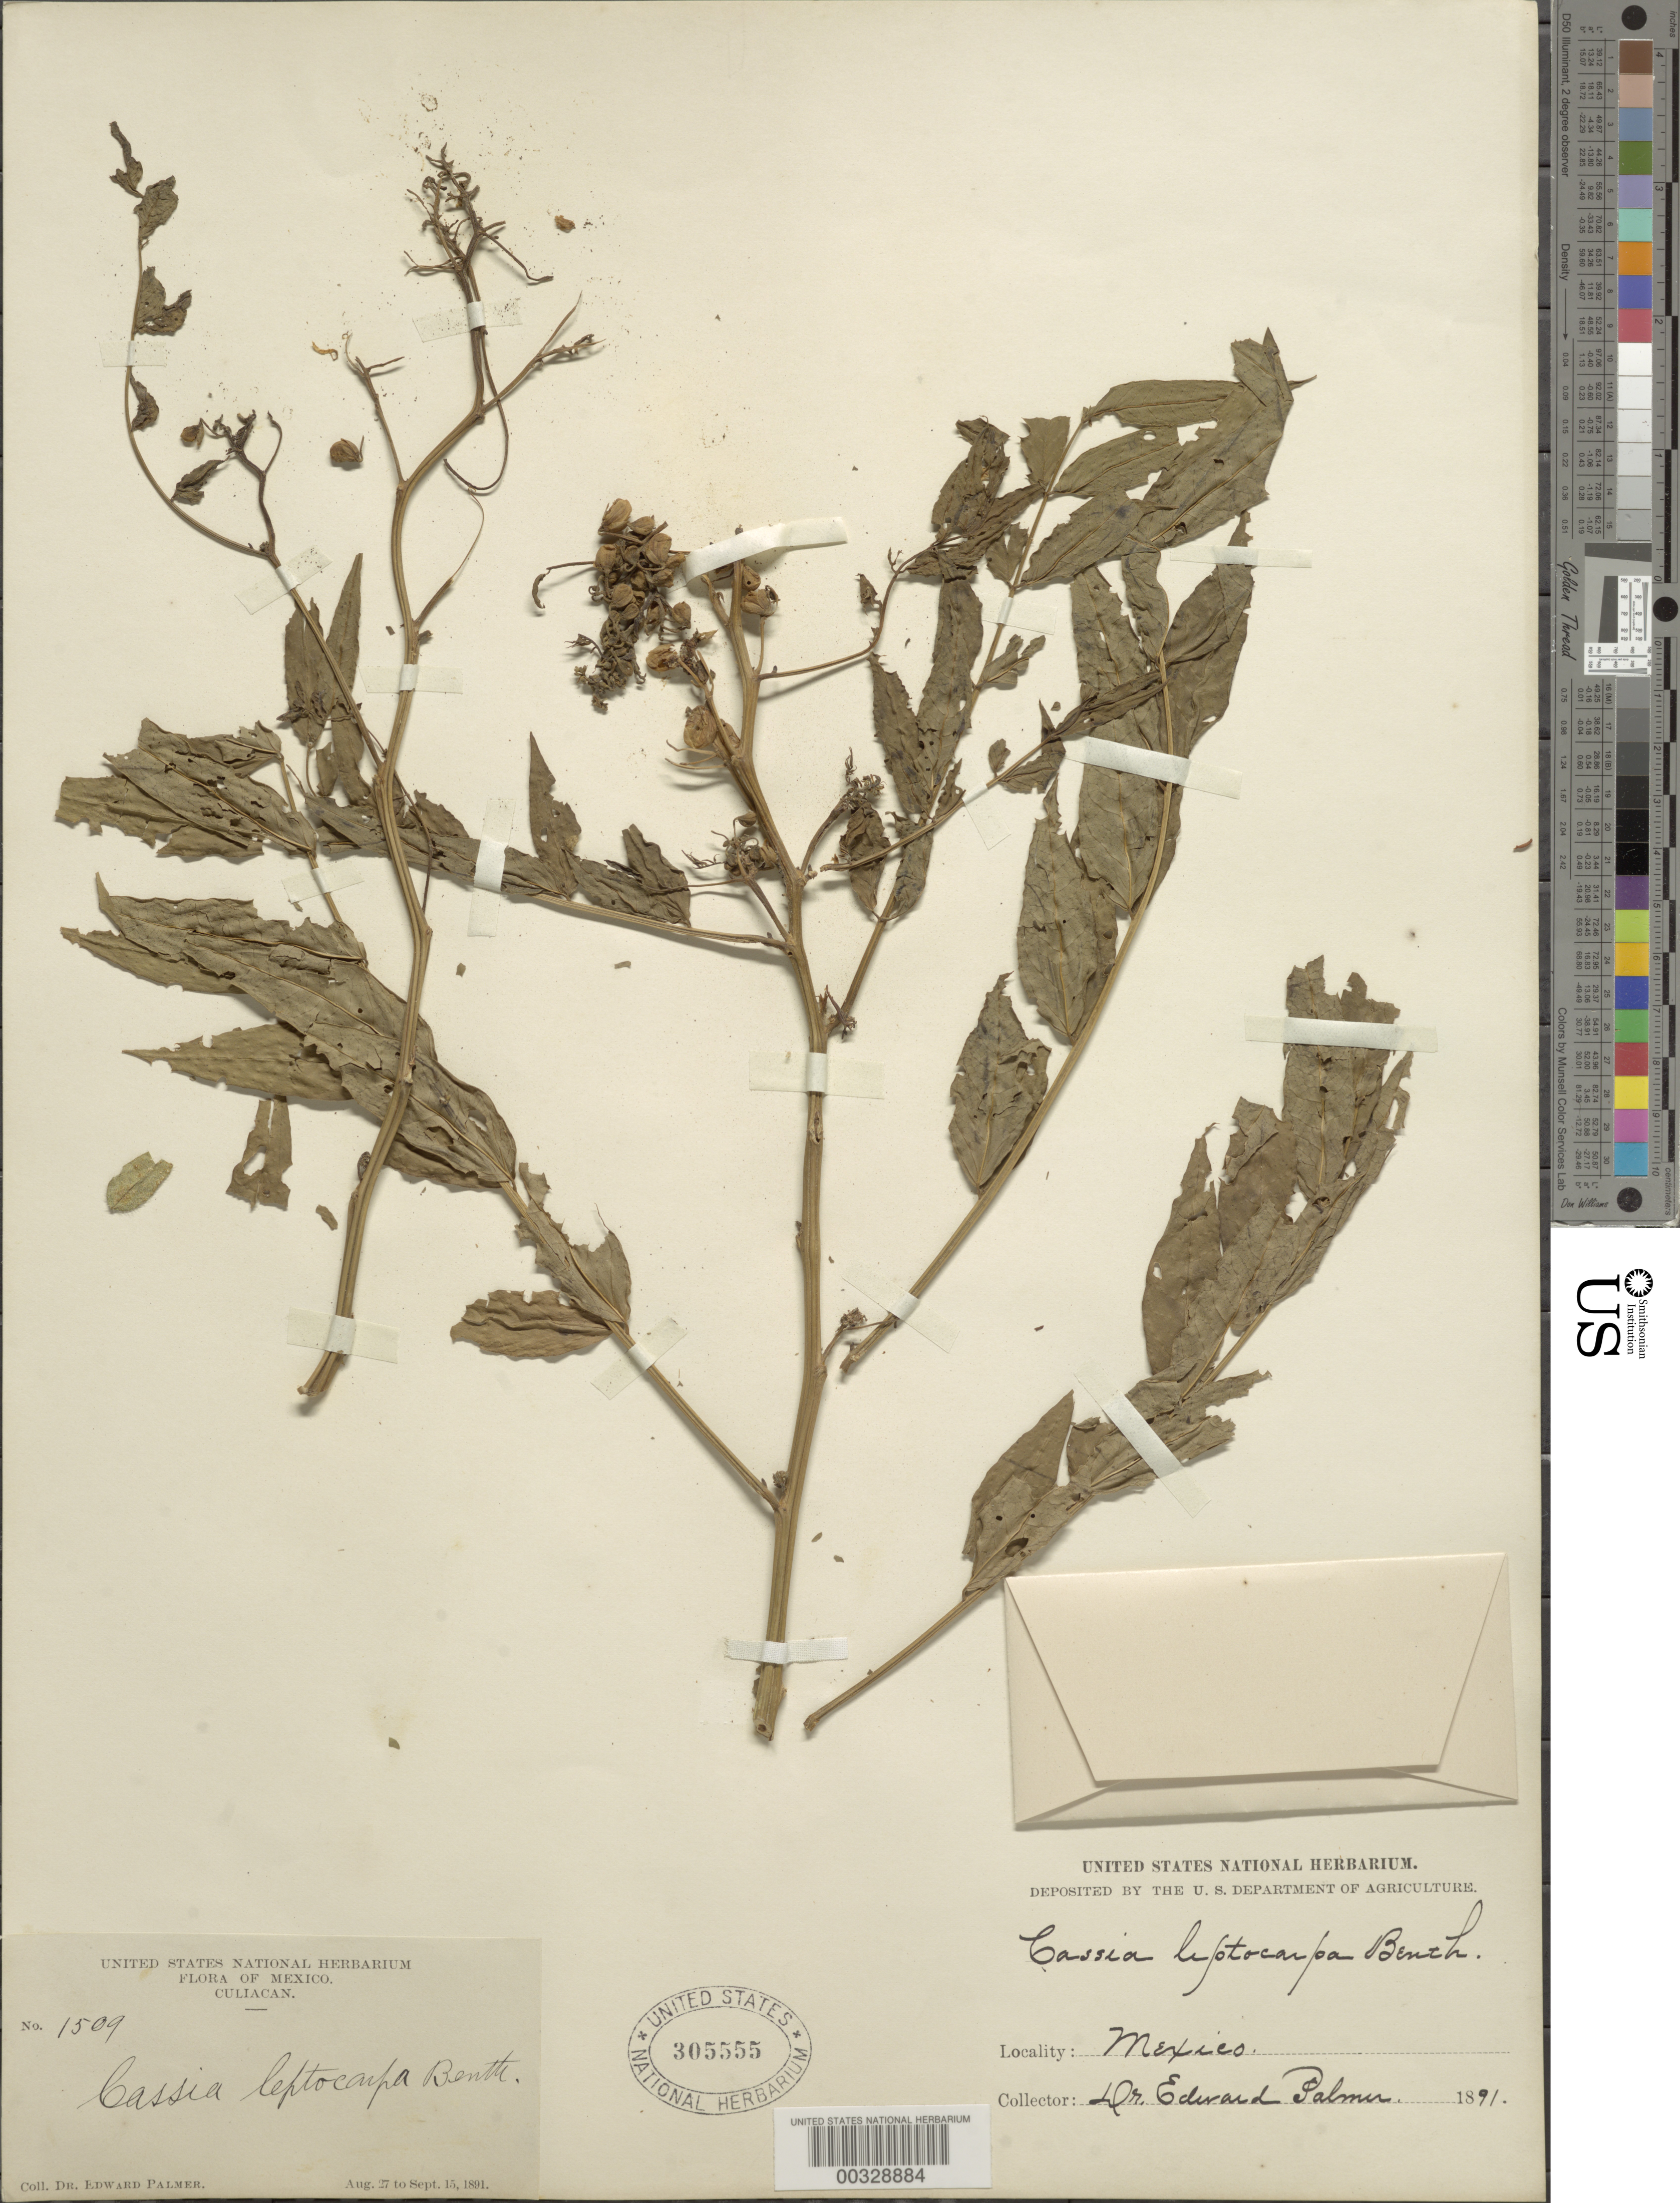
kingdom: Plantae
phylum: Tracheophyta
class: Magnoliopsida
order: Fabales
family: Fabaceae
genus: Senna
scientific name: Senna hirsuta var. leptocarpa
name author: (Benth.) H.S. Irwin & Barneby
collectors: E. Palmer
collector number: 1509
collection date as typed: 27 Aug 1891 to 15 Sep 1891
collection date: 1891-08-27/1891-09-15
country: Mexico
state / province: Sinaloa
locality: Culiacan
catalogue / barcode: US 305555